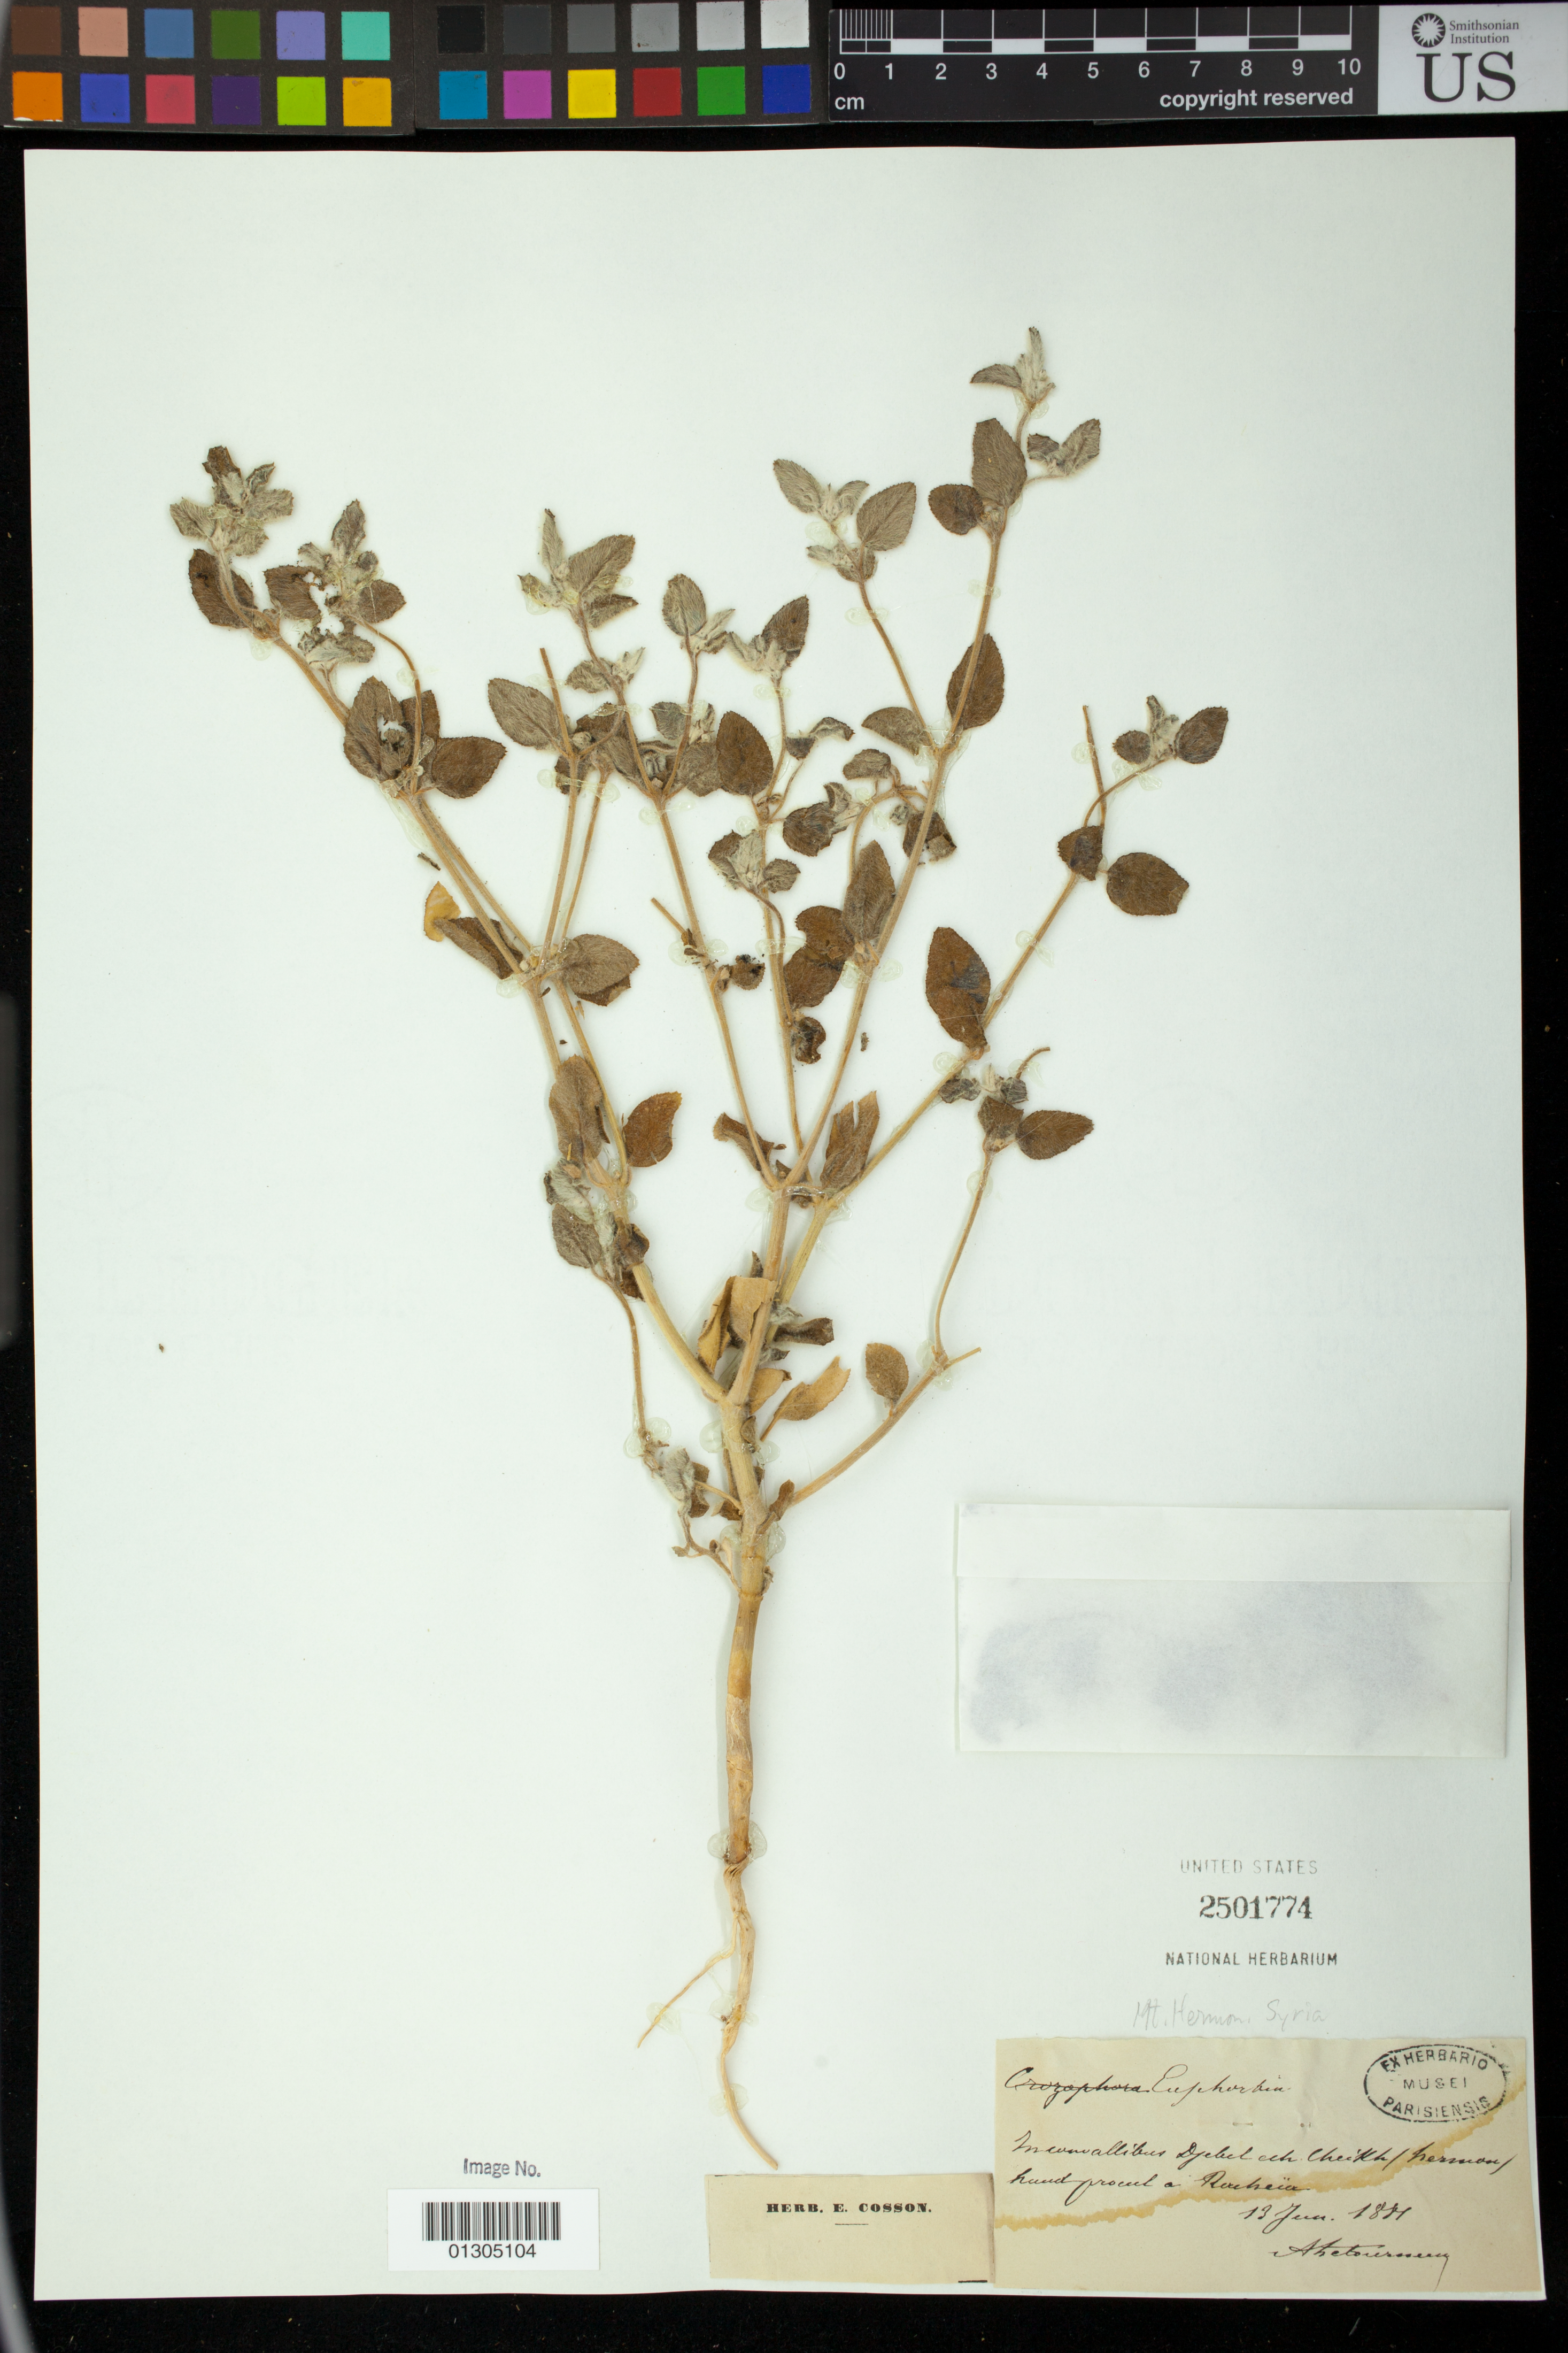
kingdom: Plantae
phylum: Tracheophyta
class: Magnoliopsida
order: Malpighiales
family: Euphorbiaceae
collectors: A. Letourneux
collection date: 1881-06-13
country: Lebanon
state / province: Nabatîyé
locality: Meomallibus Djebel ech Cheikh (Jabal ech Cheikh/ hermon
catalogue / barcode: US 2501774